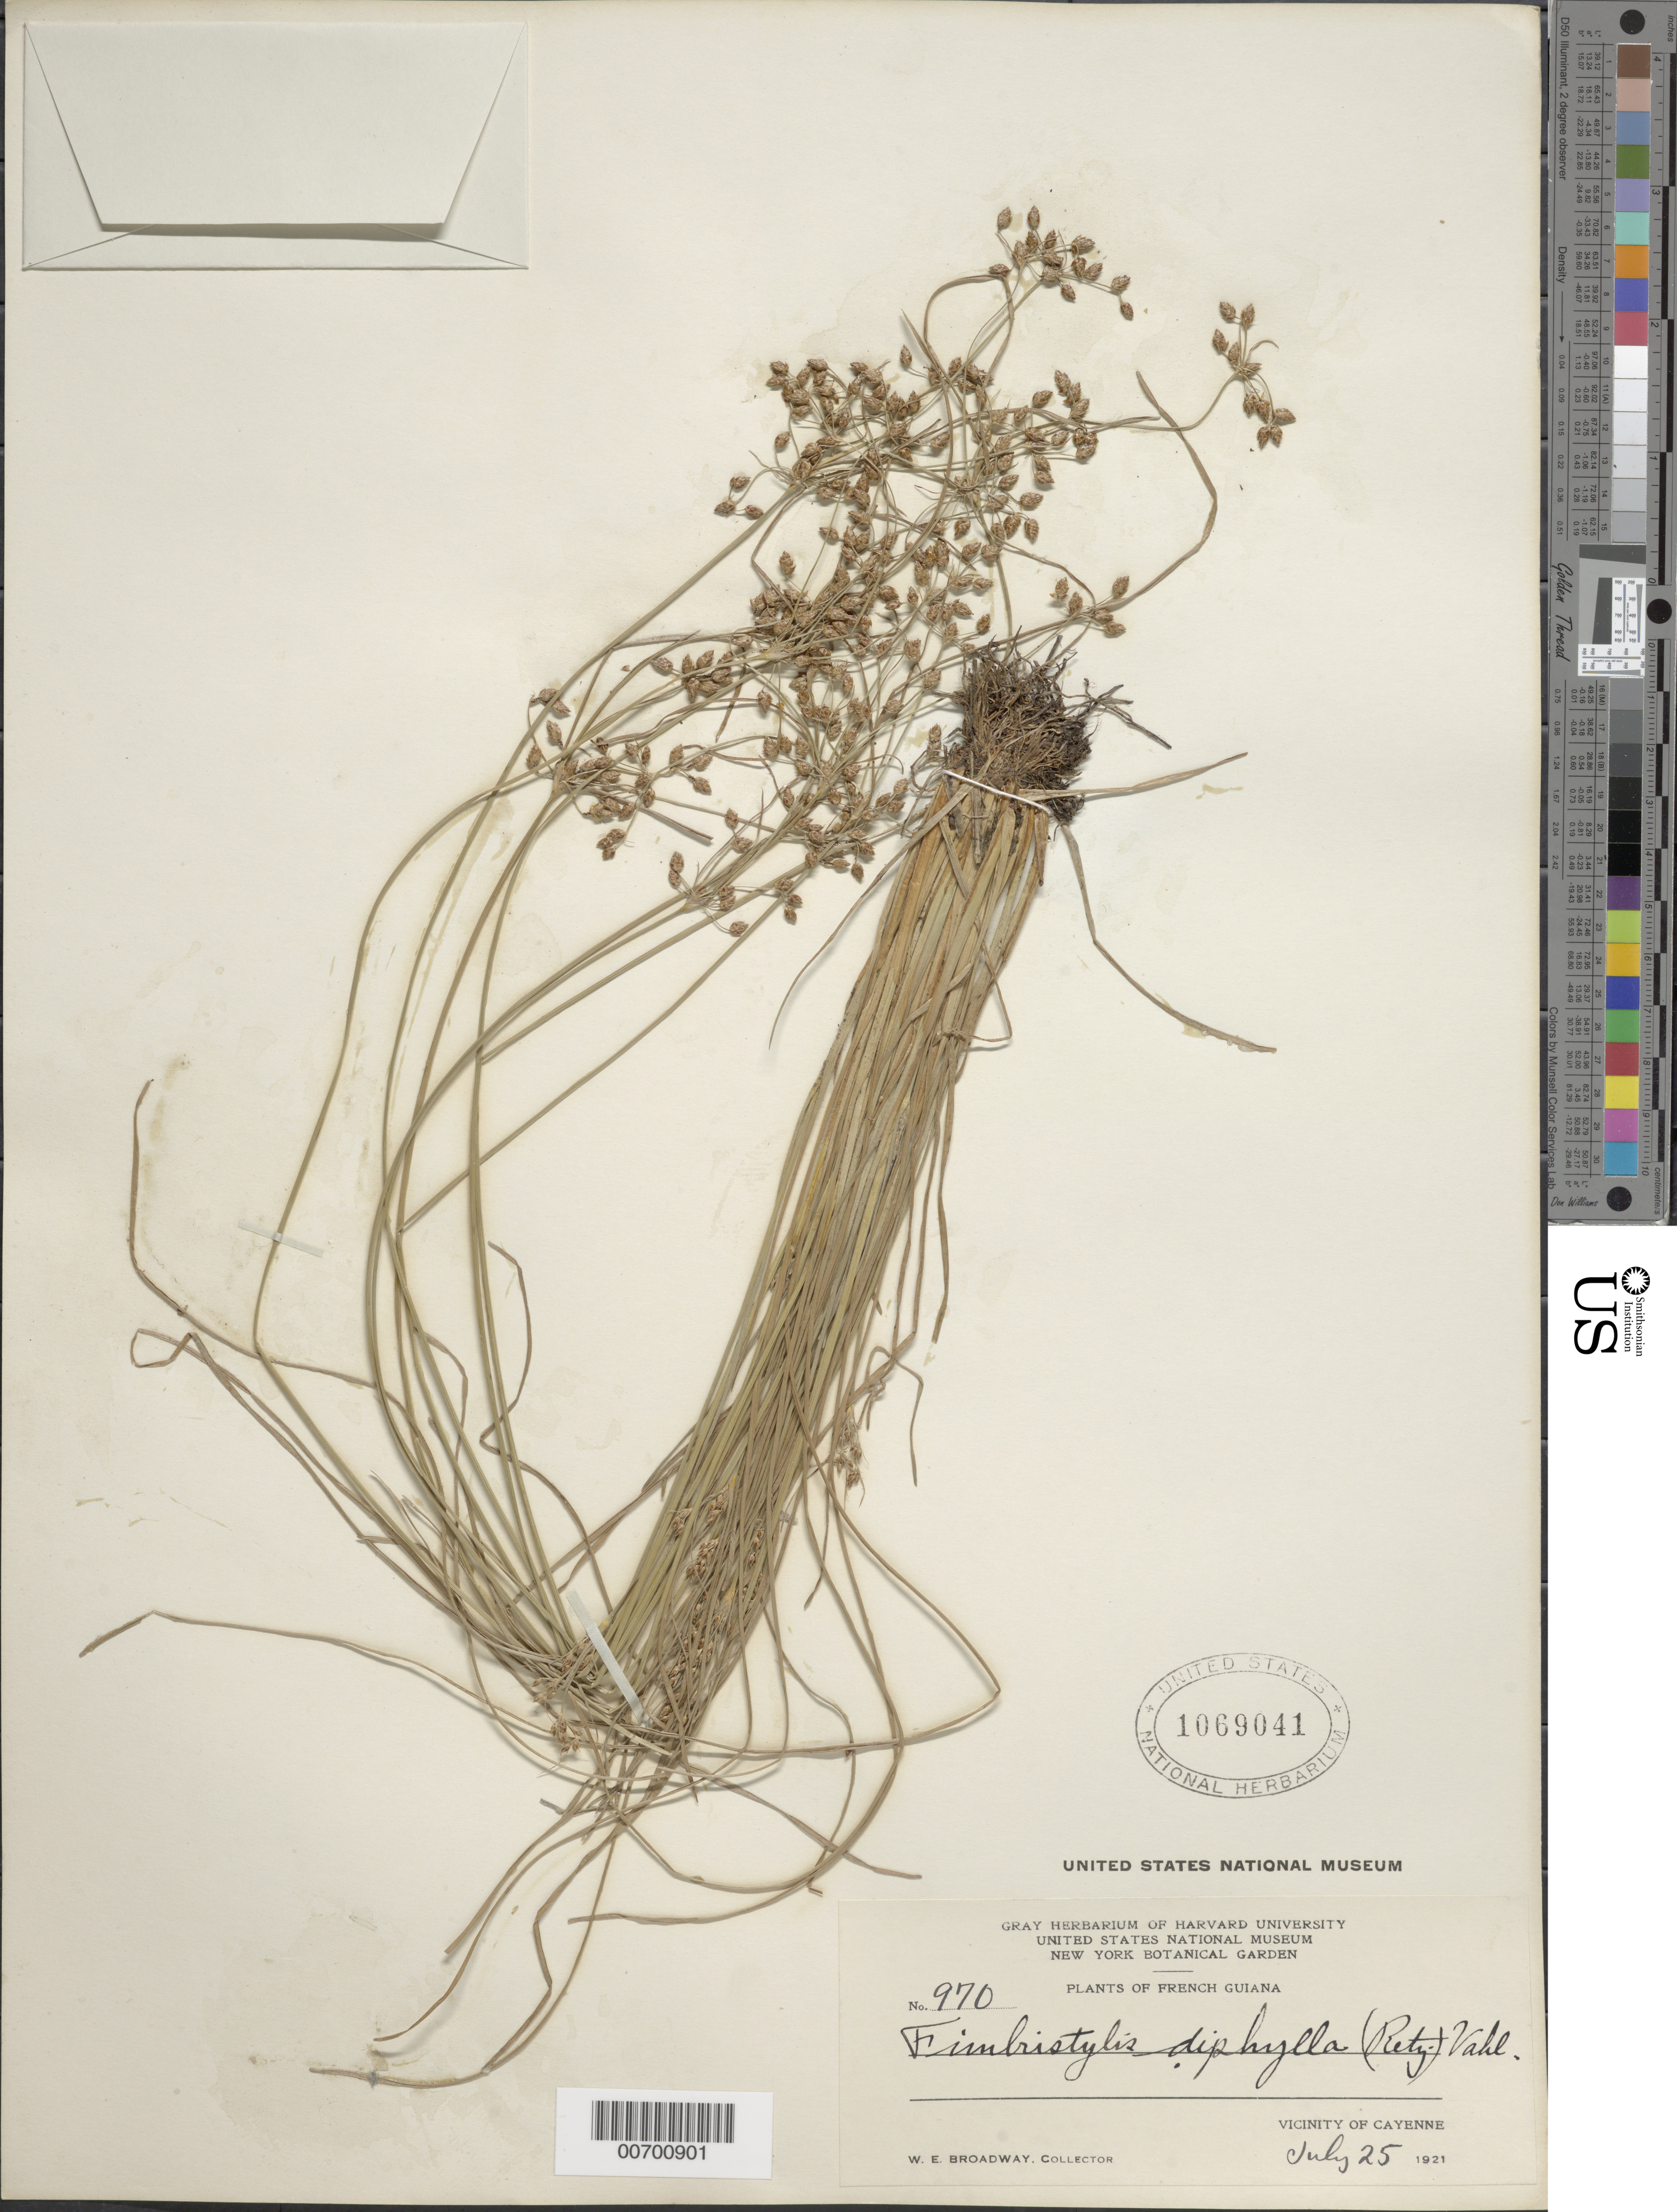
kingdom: Plantae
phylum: Tracheophyta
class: Liliopsida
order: Poales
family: Cyperaceae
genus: Fimbristylis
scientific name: Fimbristylis annua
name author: (All.) Roem. & Schult.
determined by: Strong, Mark T., (BOT), Smithsonian Institution - National Museum of Natural History (UNITED STATES)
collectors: W. E. Broadway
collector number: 970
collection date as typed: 25-Jul-21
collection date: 1921-07-25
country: French Guiana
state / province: Cayenne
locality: Cayenne, vic.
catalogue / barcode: US 1069041